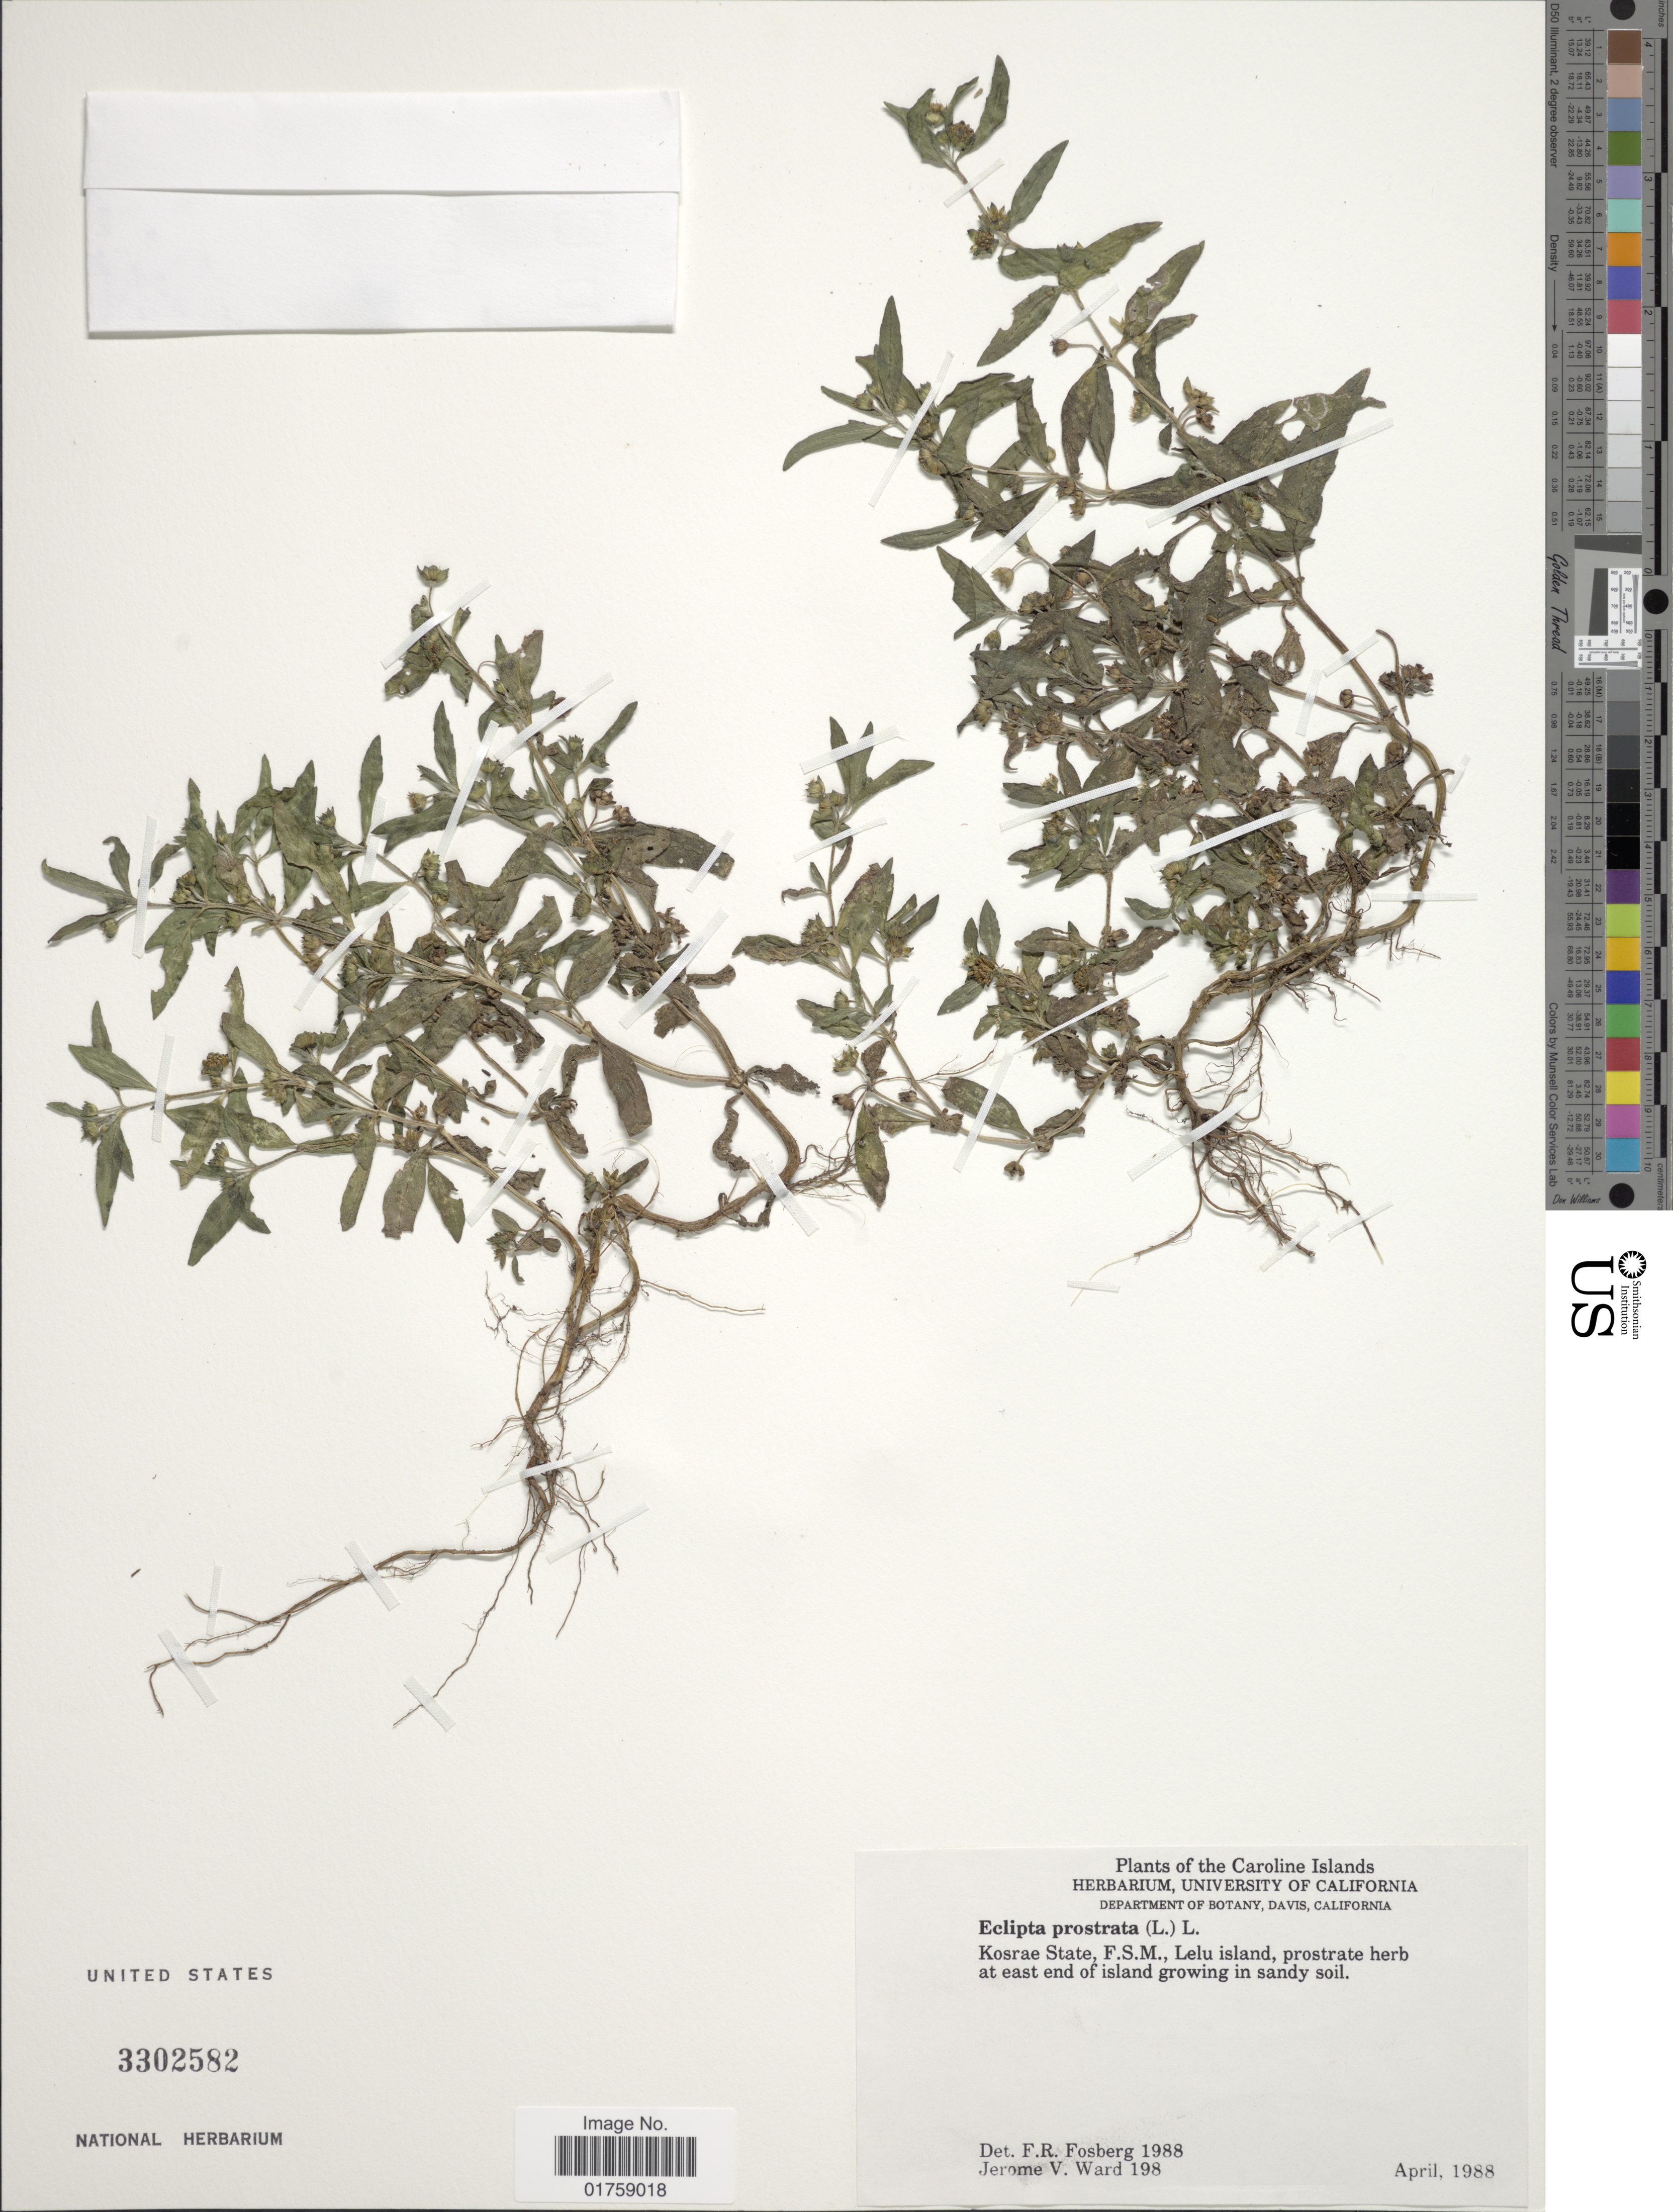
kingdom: Plantae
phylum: Tracheophyta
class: Magnoliopsida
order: Asterales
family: Asteraceae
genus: Eclipta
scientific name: Eclipta prostrata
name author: (L.) L.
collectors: J. V. Ward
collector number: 198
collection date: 1988-04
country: Micronesia, Federated States of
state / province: Kosrae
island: Lelu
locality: The Caroline Islands . State, F. S. M., Lelu island at east end of islandgrowing in sandy soil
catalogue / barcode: US 3302582